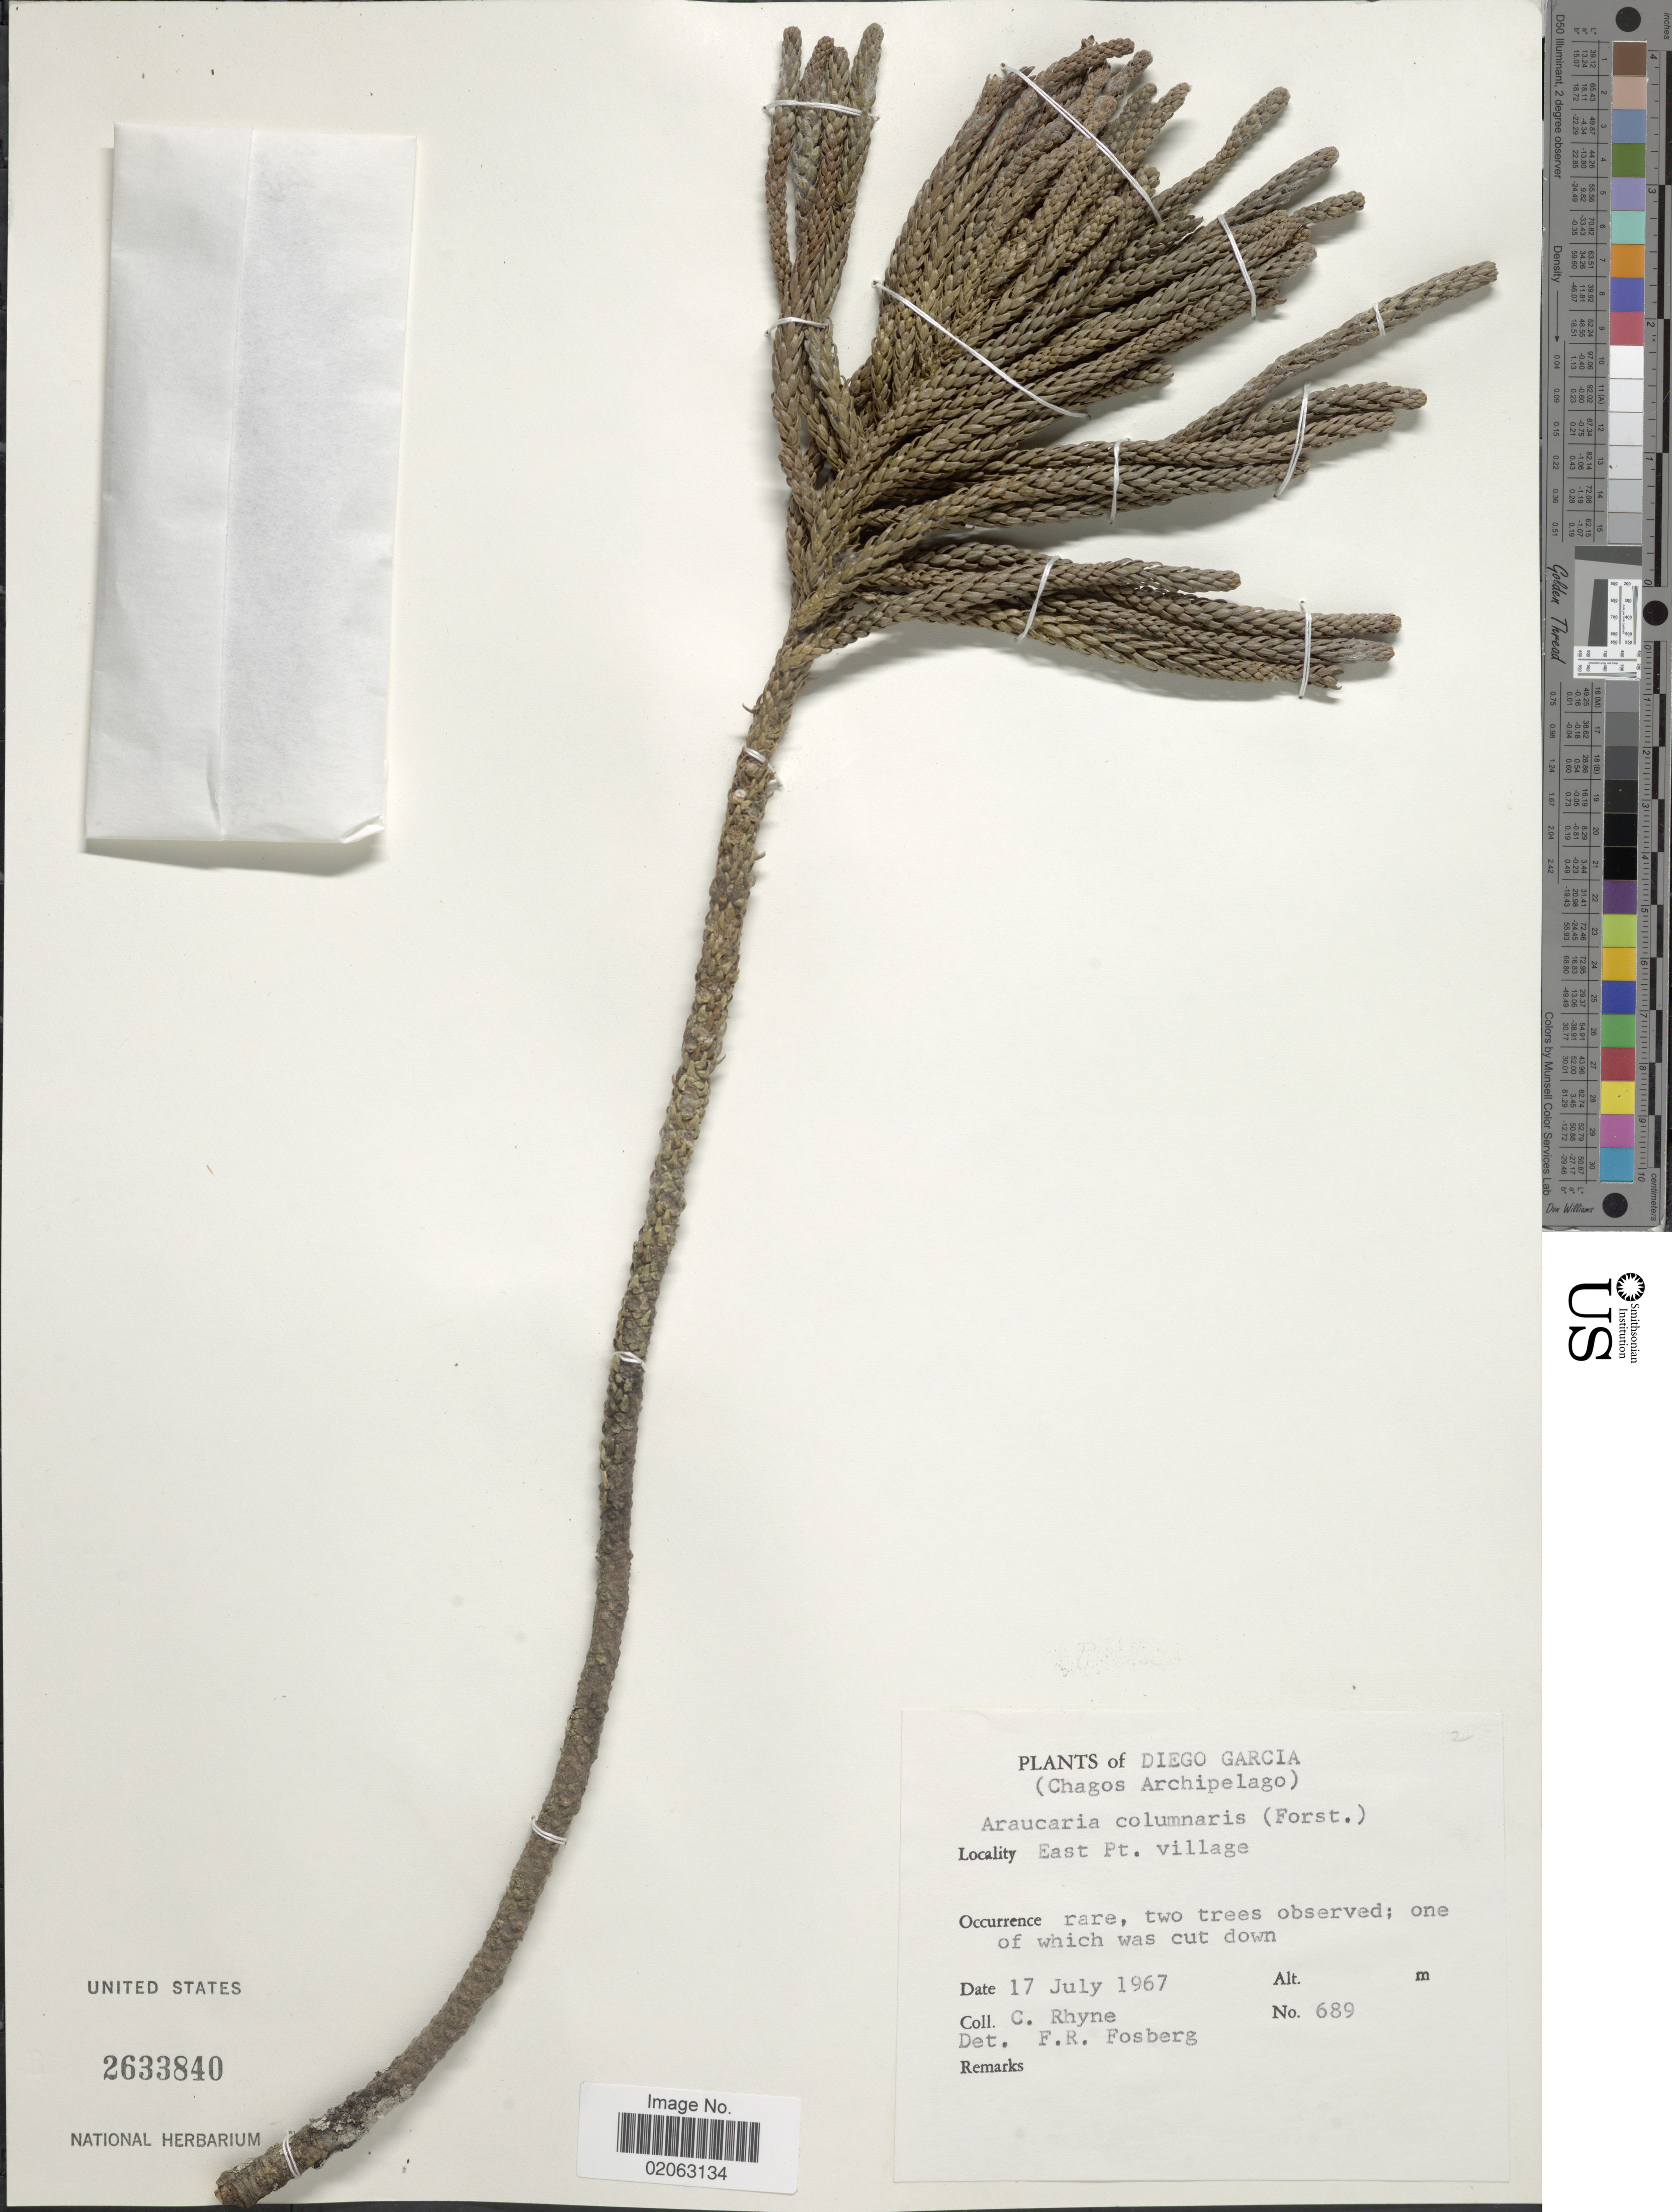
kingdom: Plantae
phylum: Tracheophyta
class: Pinopsida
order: Pinales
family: Araucariaceae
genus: Araucaria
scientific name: Araucaria columnaris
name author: (G. Forst.) Hook.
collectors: C. Rhyne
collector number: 689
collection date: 1967-07-17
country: British Indian Ocean Territory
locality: Diego Garcia (Chagos Archipelago), East Pt. village.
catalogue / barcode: US 2633840